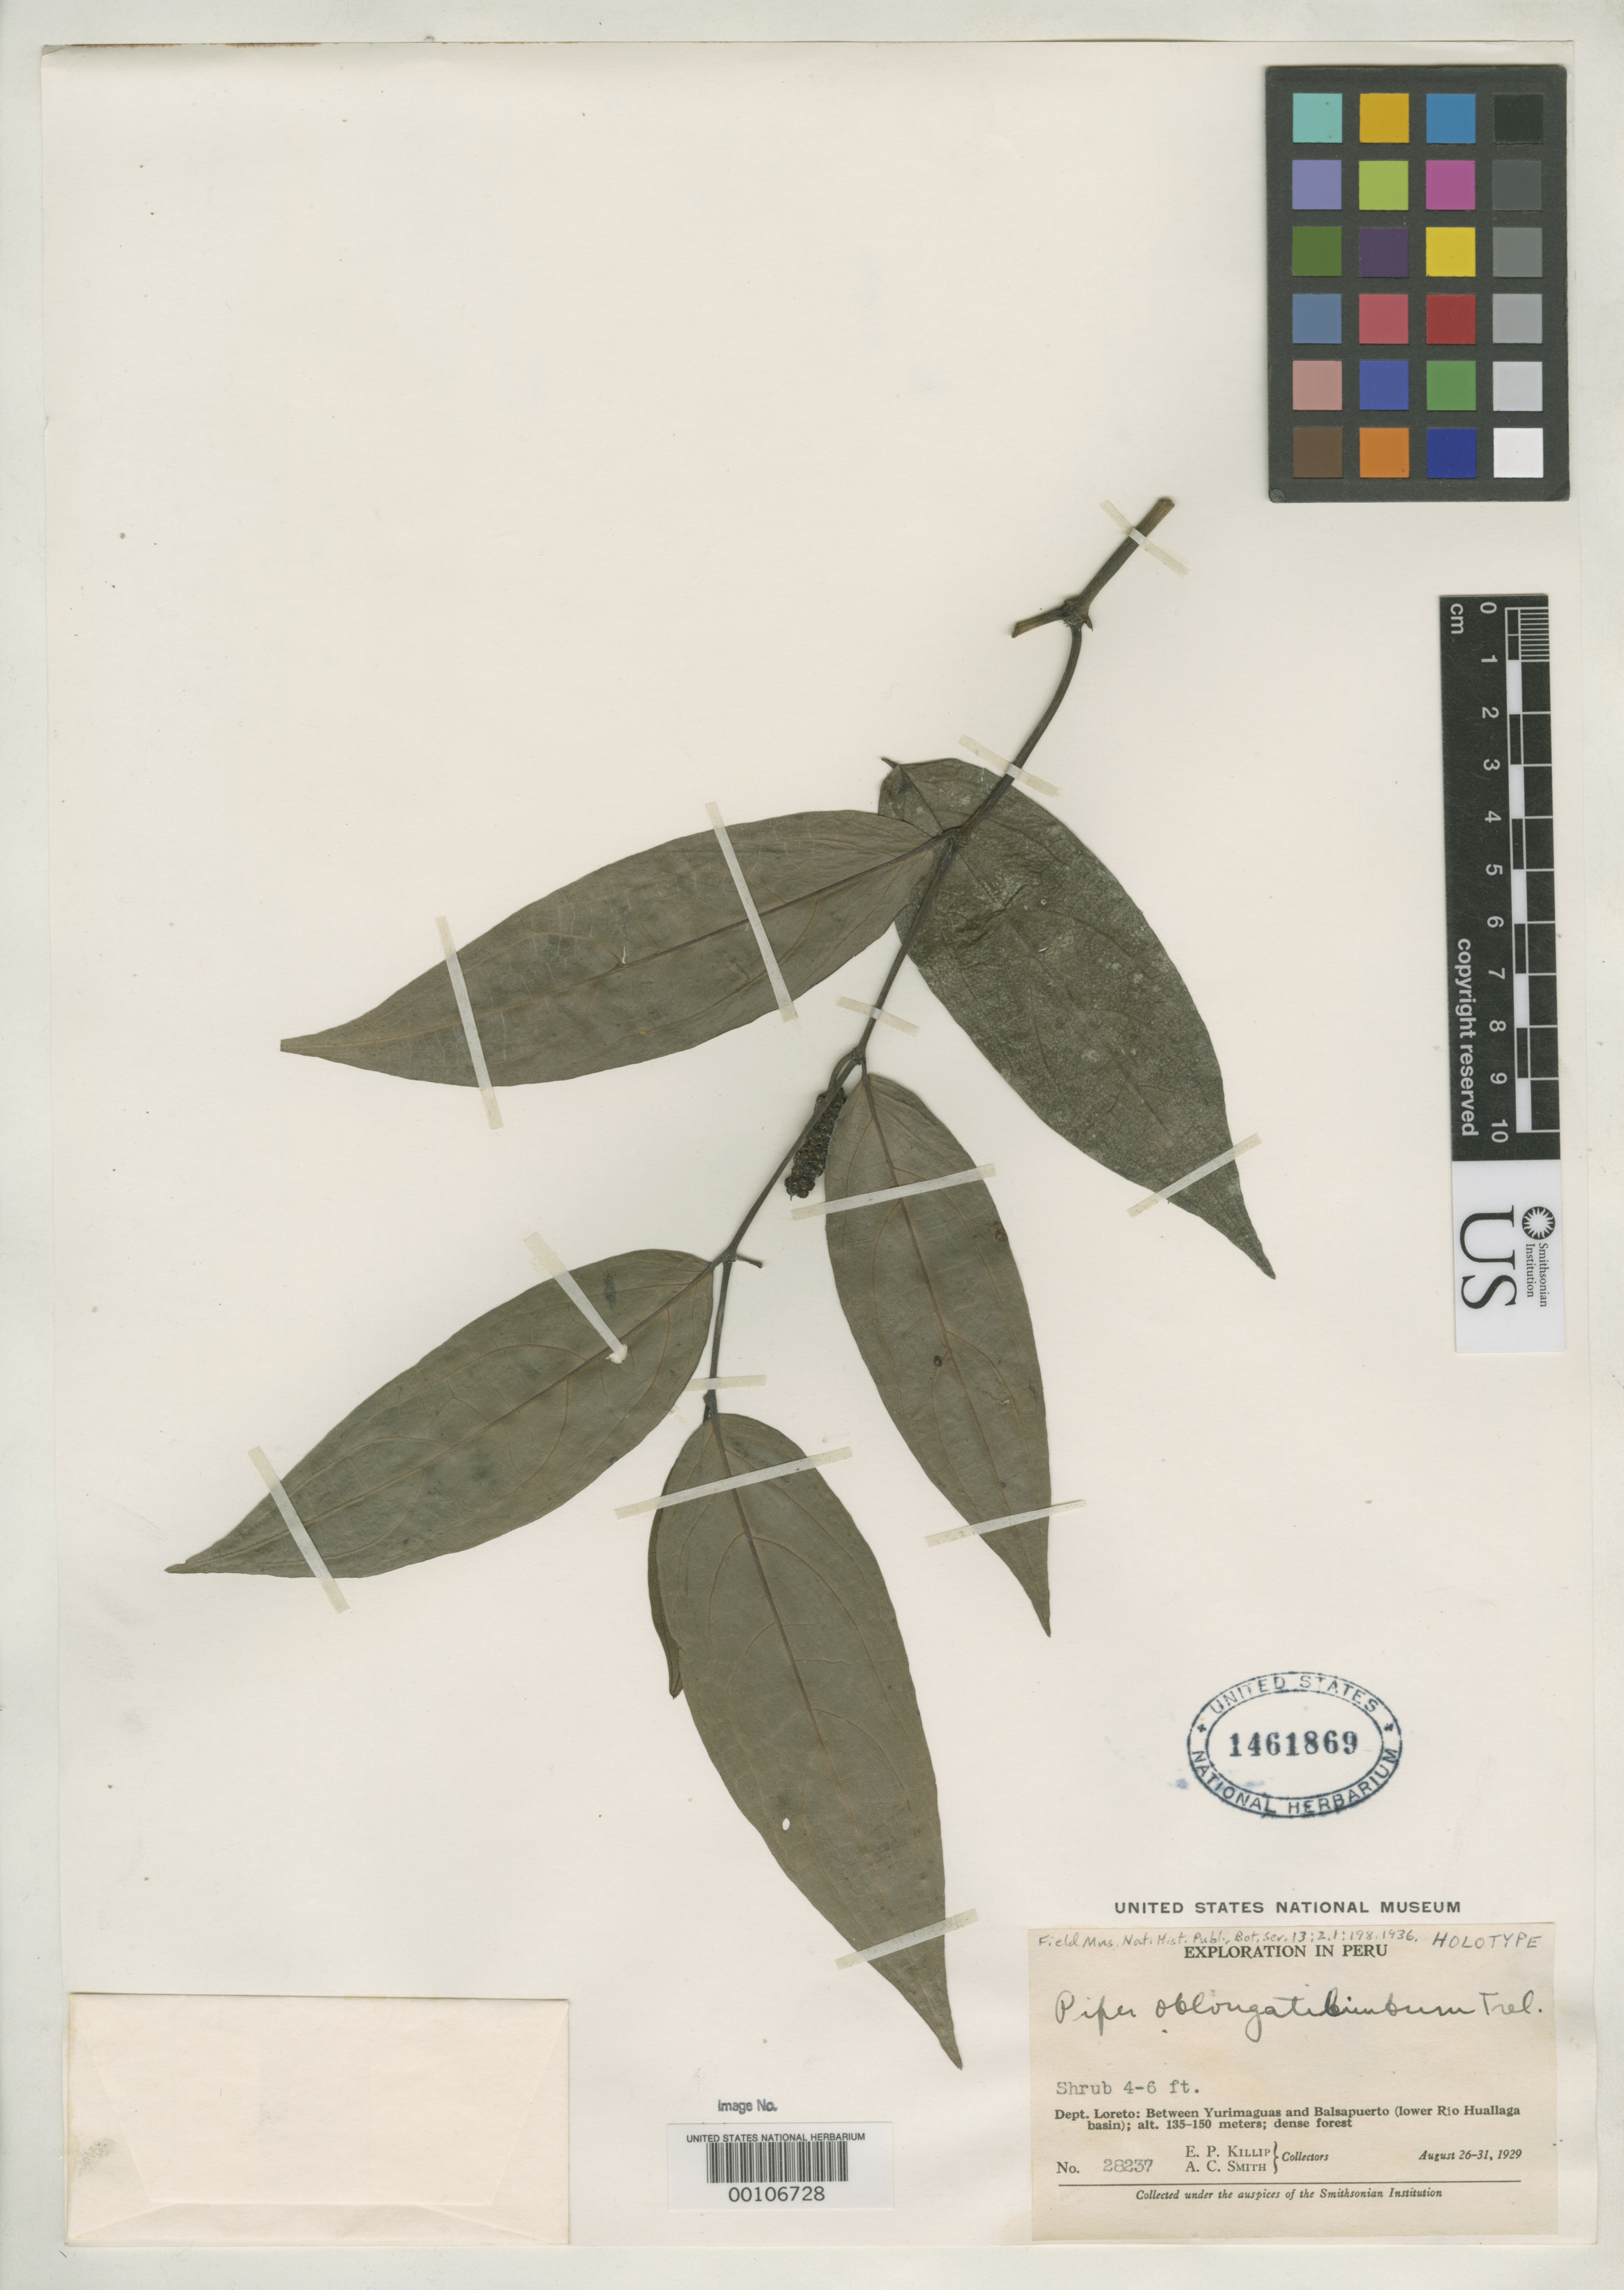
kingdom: Plantae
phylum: Tracheophyta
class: Magnoliopsida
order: Piperales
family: Piperaceae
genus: Piper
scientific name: Piper oblongatilimbum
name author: Trel.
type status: Holotype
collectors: E. P. Killip & A. C. Smith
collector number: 28237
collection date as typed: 26 Aug 1929 to 31 Aug 1929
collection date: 1929-08-26/1929-08-31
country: Peru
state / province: Loreto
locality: Between Yurimaguas to Balsapuerto.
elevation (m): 135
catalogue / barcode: US 1461869